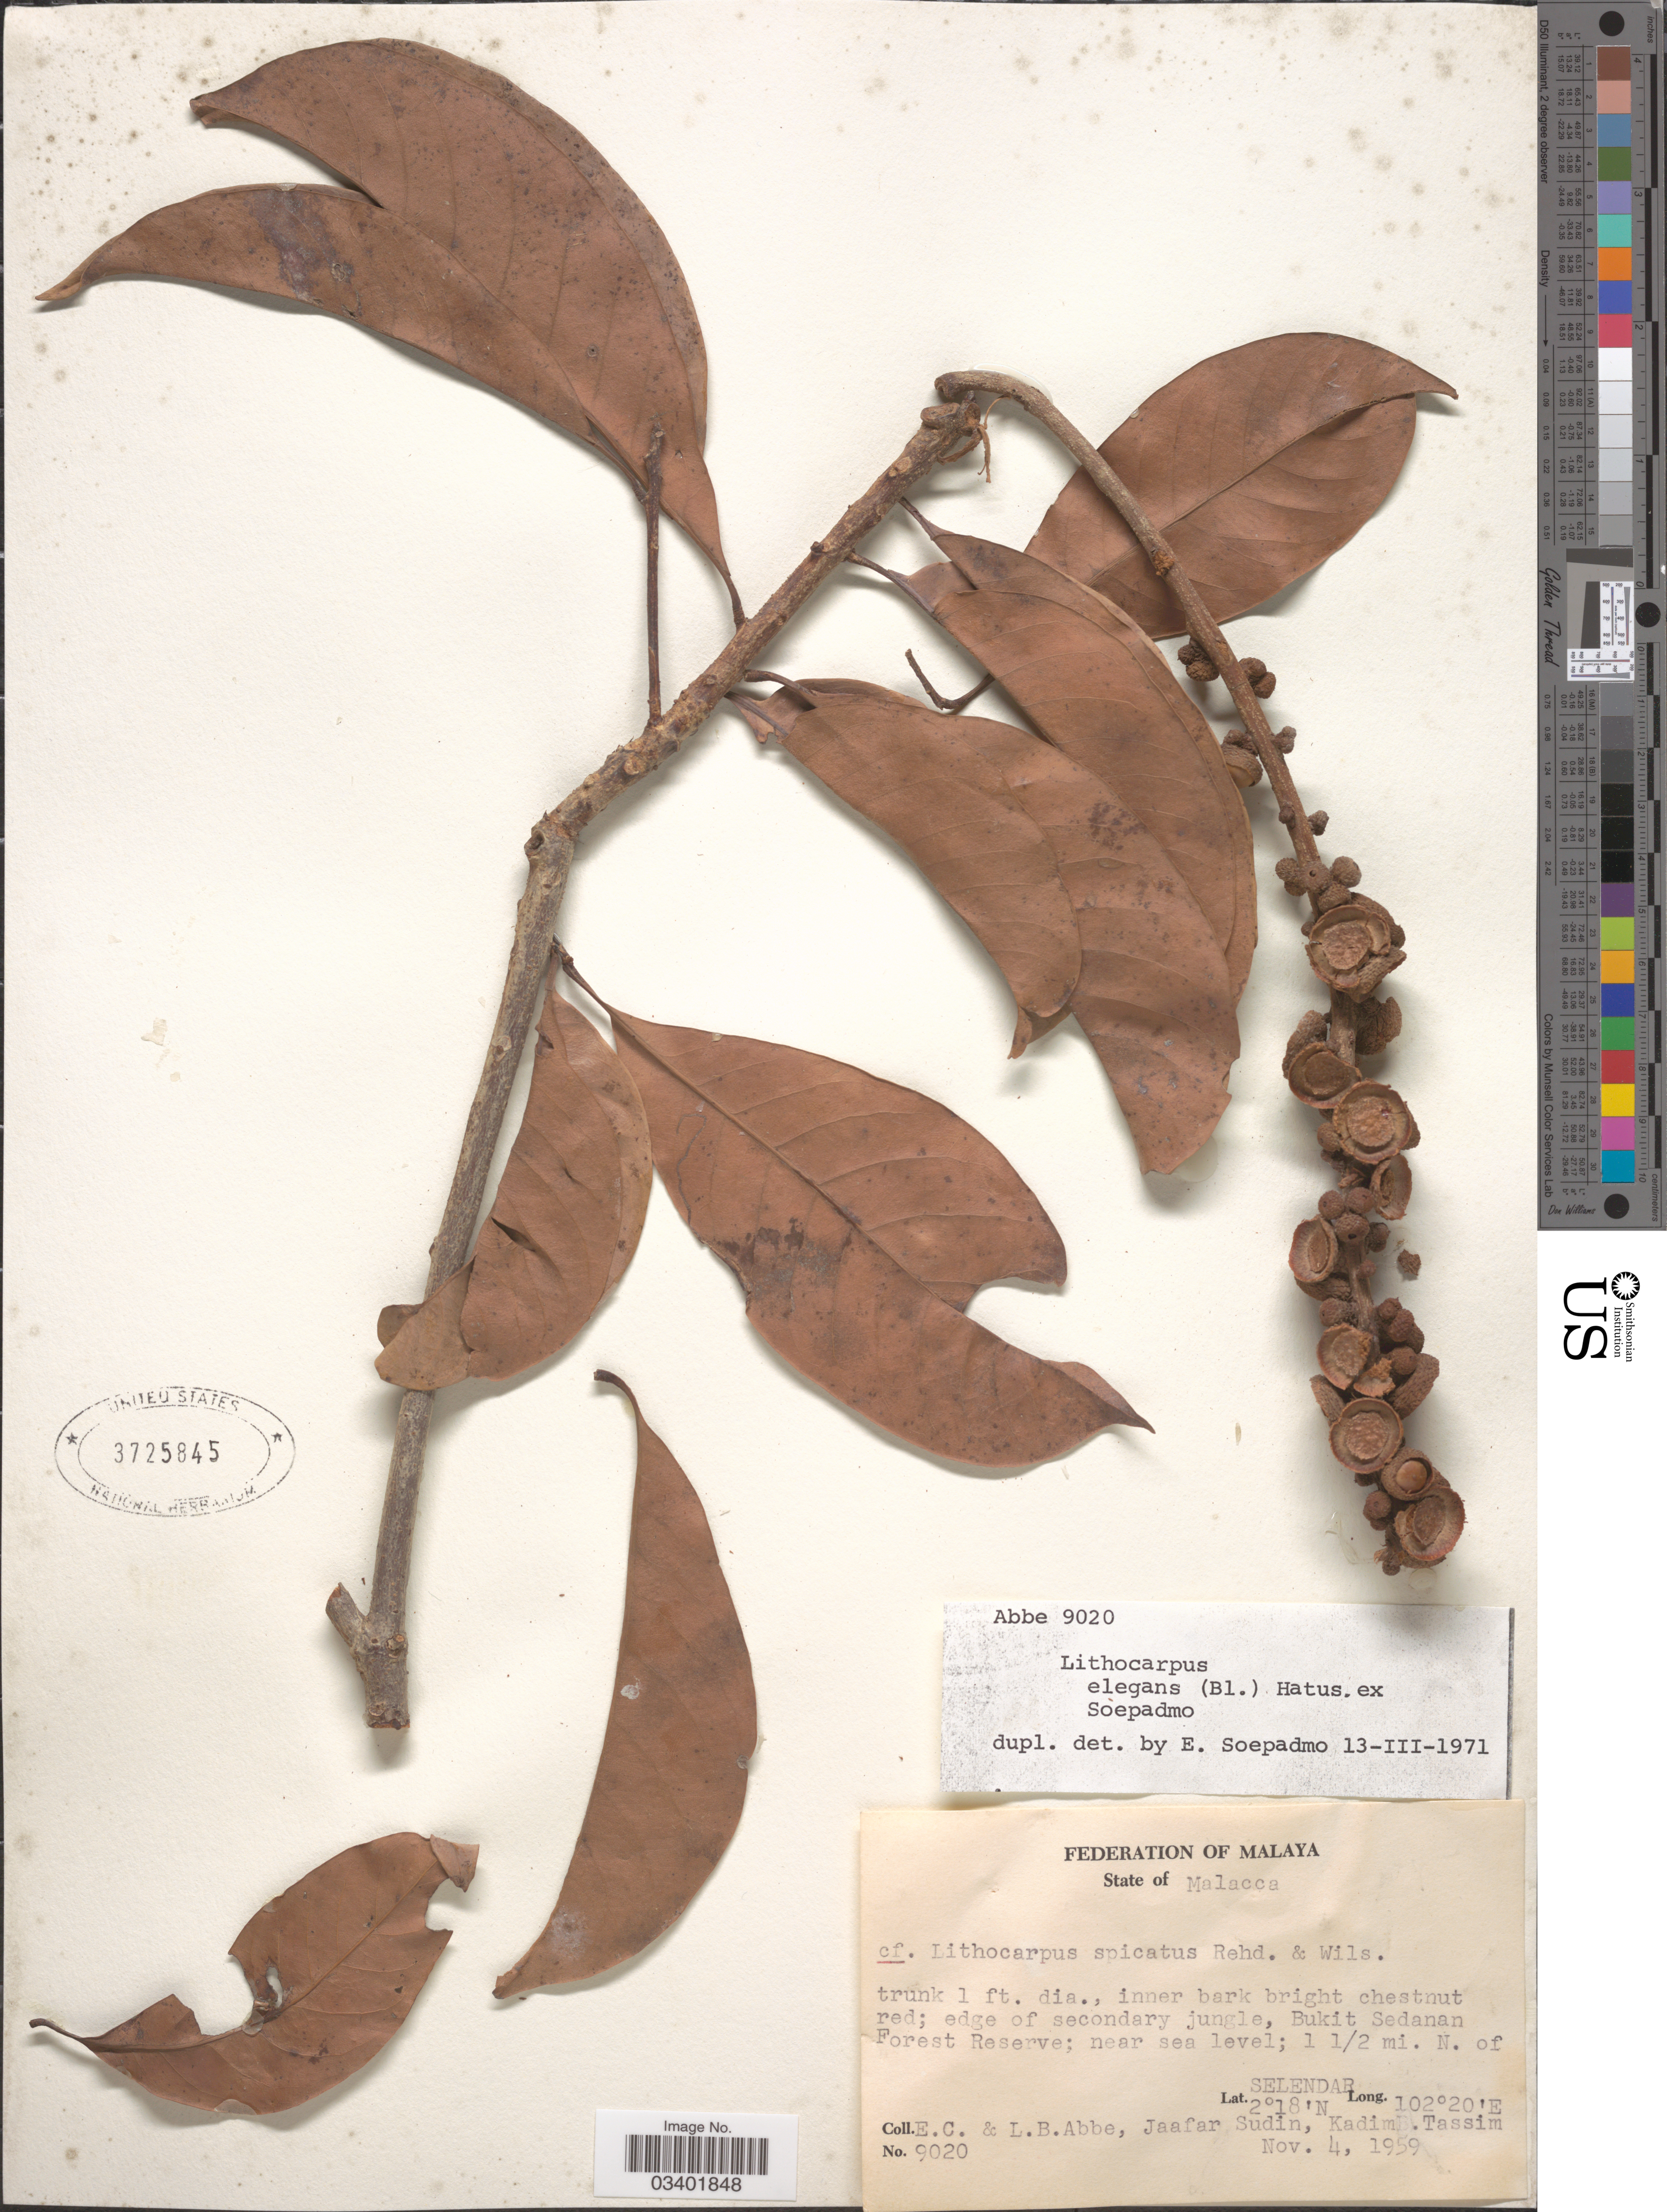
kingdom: Plantae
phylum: Tracheophyta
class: Magnoliopsida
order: Fagales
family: Fagaceae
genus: Lithocarpus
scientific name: Lithocarpus elegans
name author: (Blume) Hatus. ex Soepadmo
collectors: E. C. Abbe, L. B. Abbe, J. Sudin & K. Tassim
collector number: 9020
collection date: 1959-11-04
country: Malaysia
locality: Federation of Malaya, State of Malacca. Edge of secondary jungle, Bukit Sedanan Forest Reserve; 1½ mi. N. of Selendar.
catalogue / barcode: US 3725845